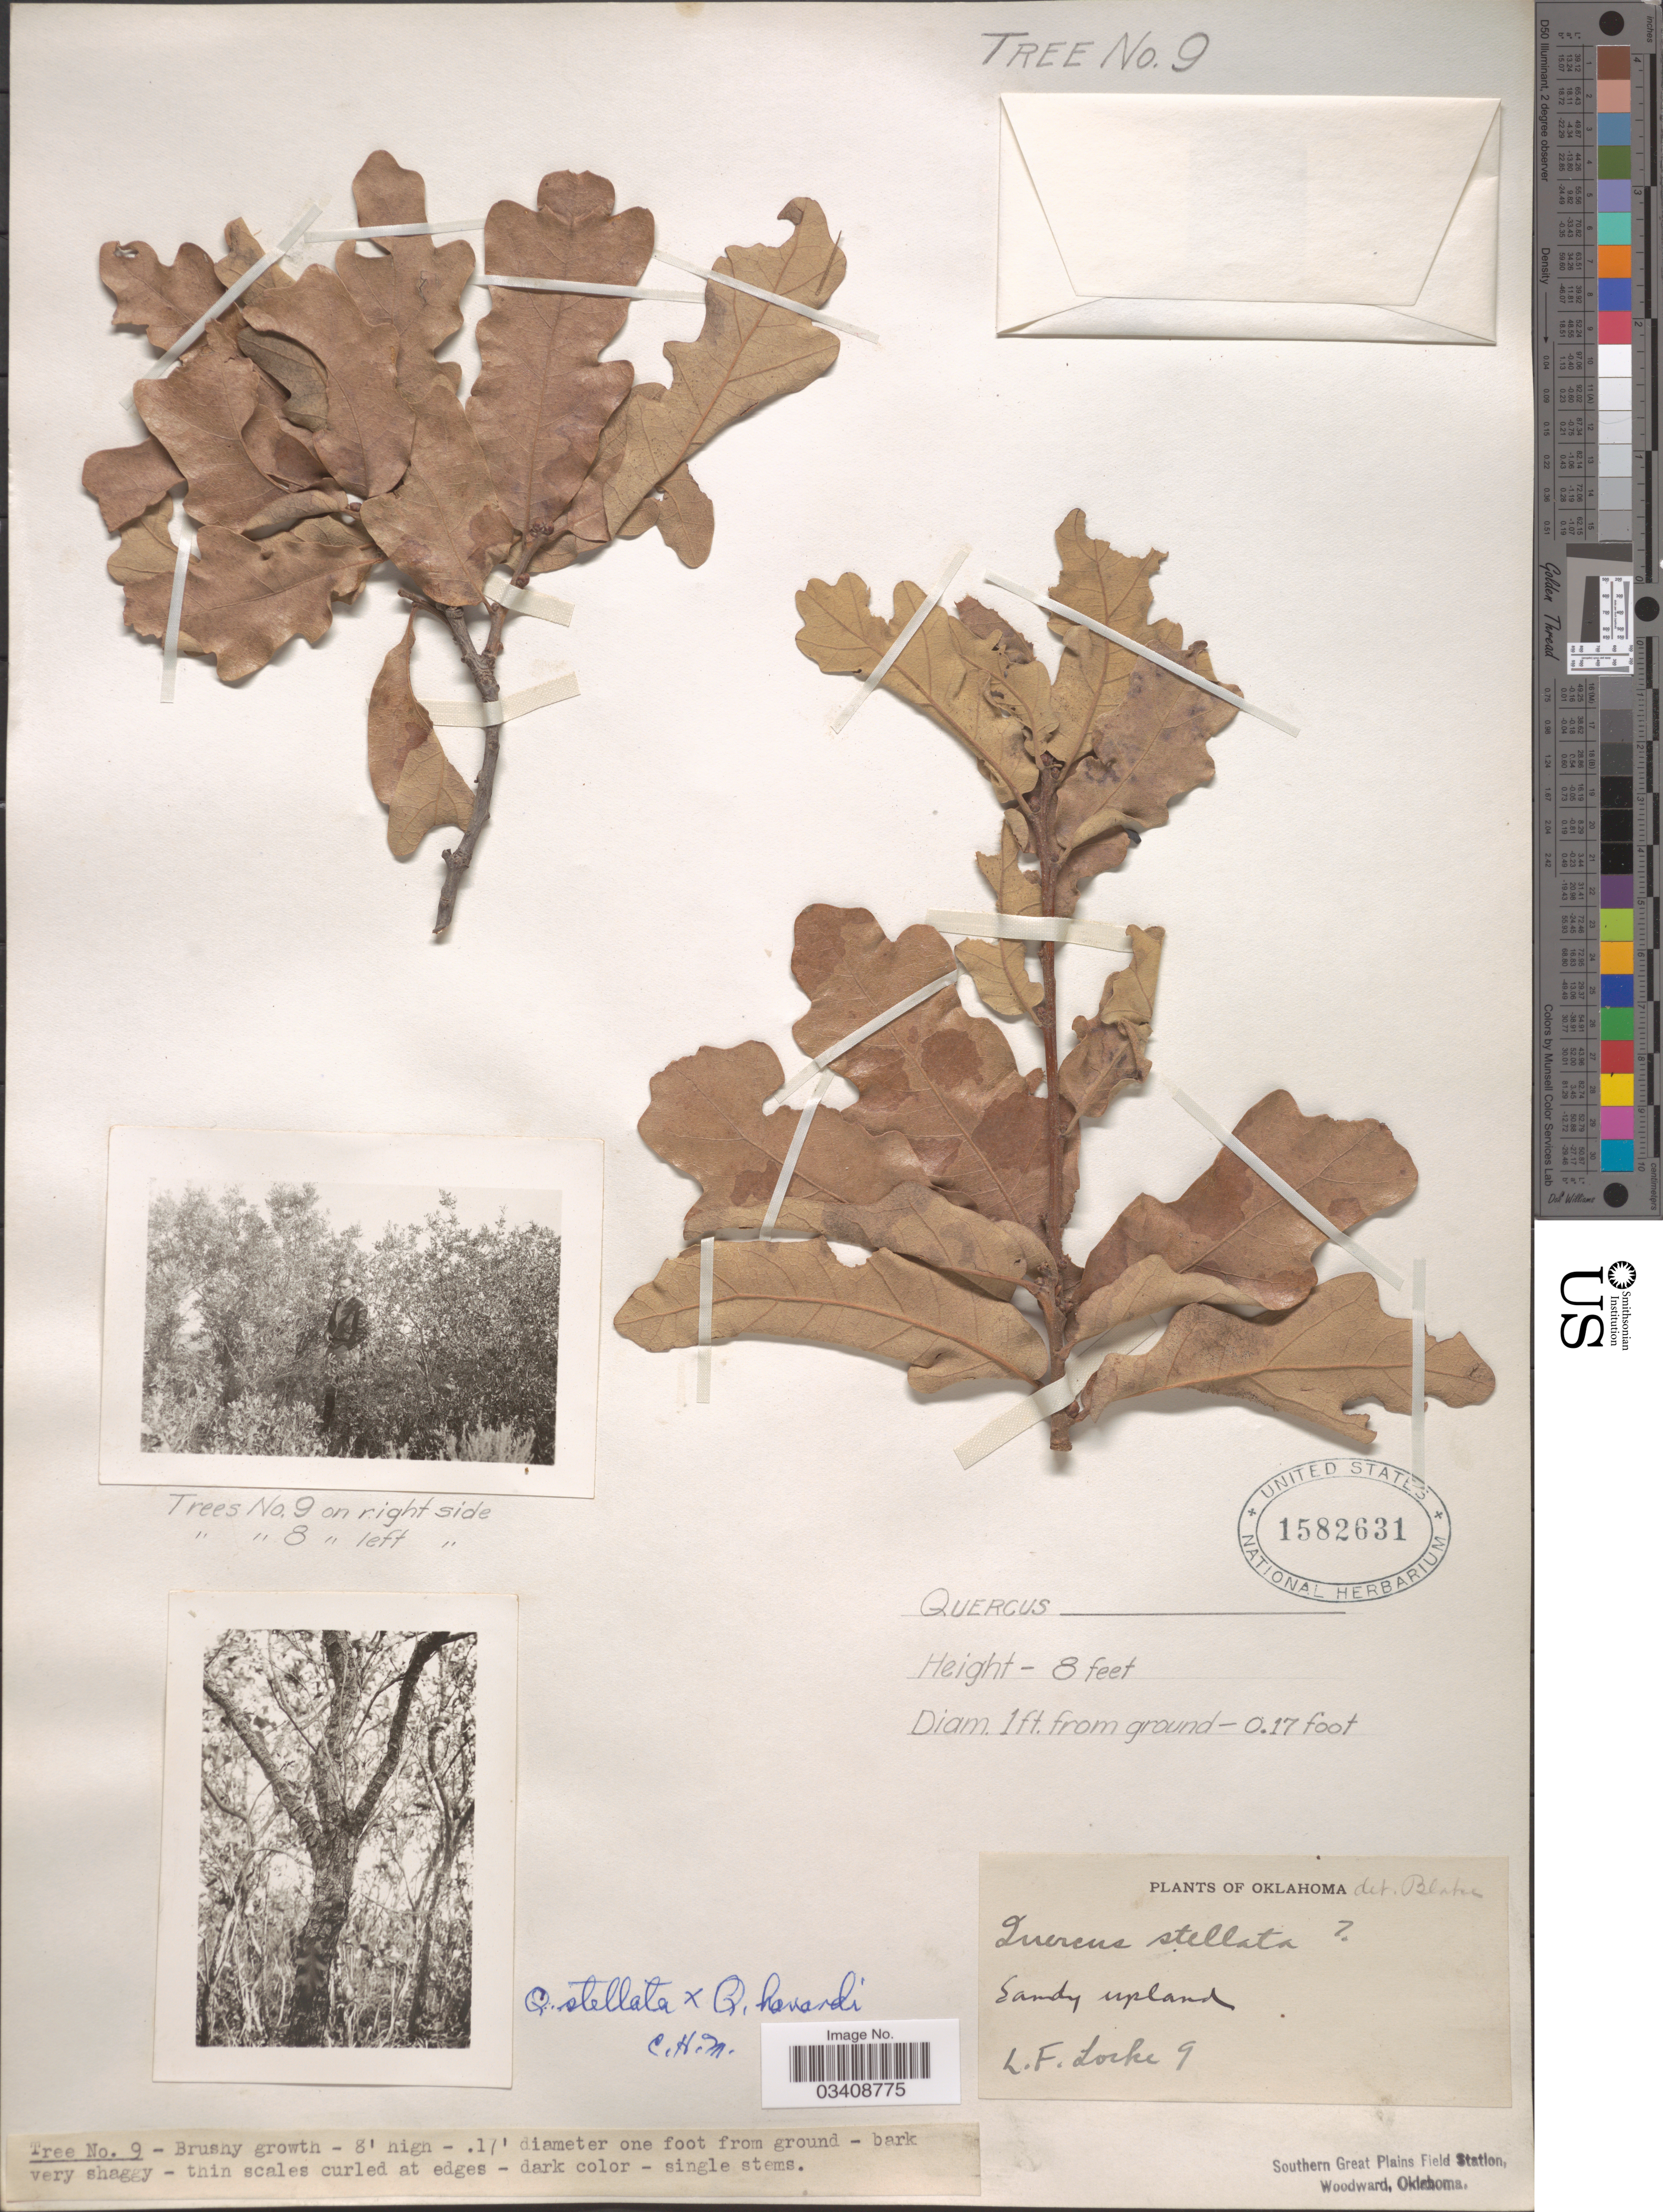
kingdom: Plantae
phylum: Tracheophyta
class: Magnoliopsida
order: Fagales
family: Fagaceae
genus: Quercus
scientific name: Quercus stellata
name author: Wangenh.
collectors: L. Locke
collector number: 9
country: United States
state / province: Oklahoma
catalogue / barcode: US 1582631